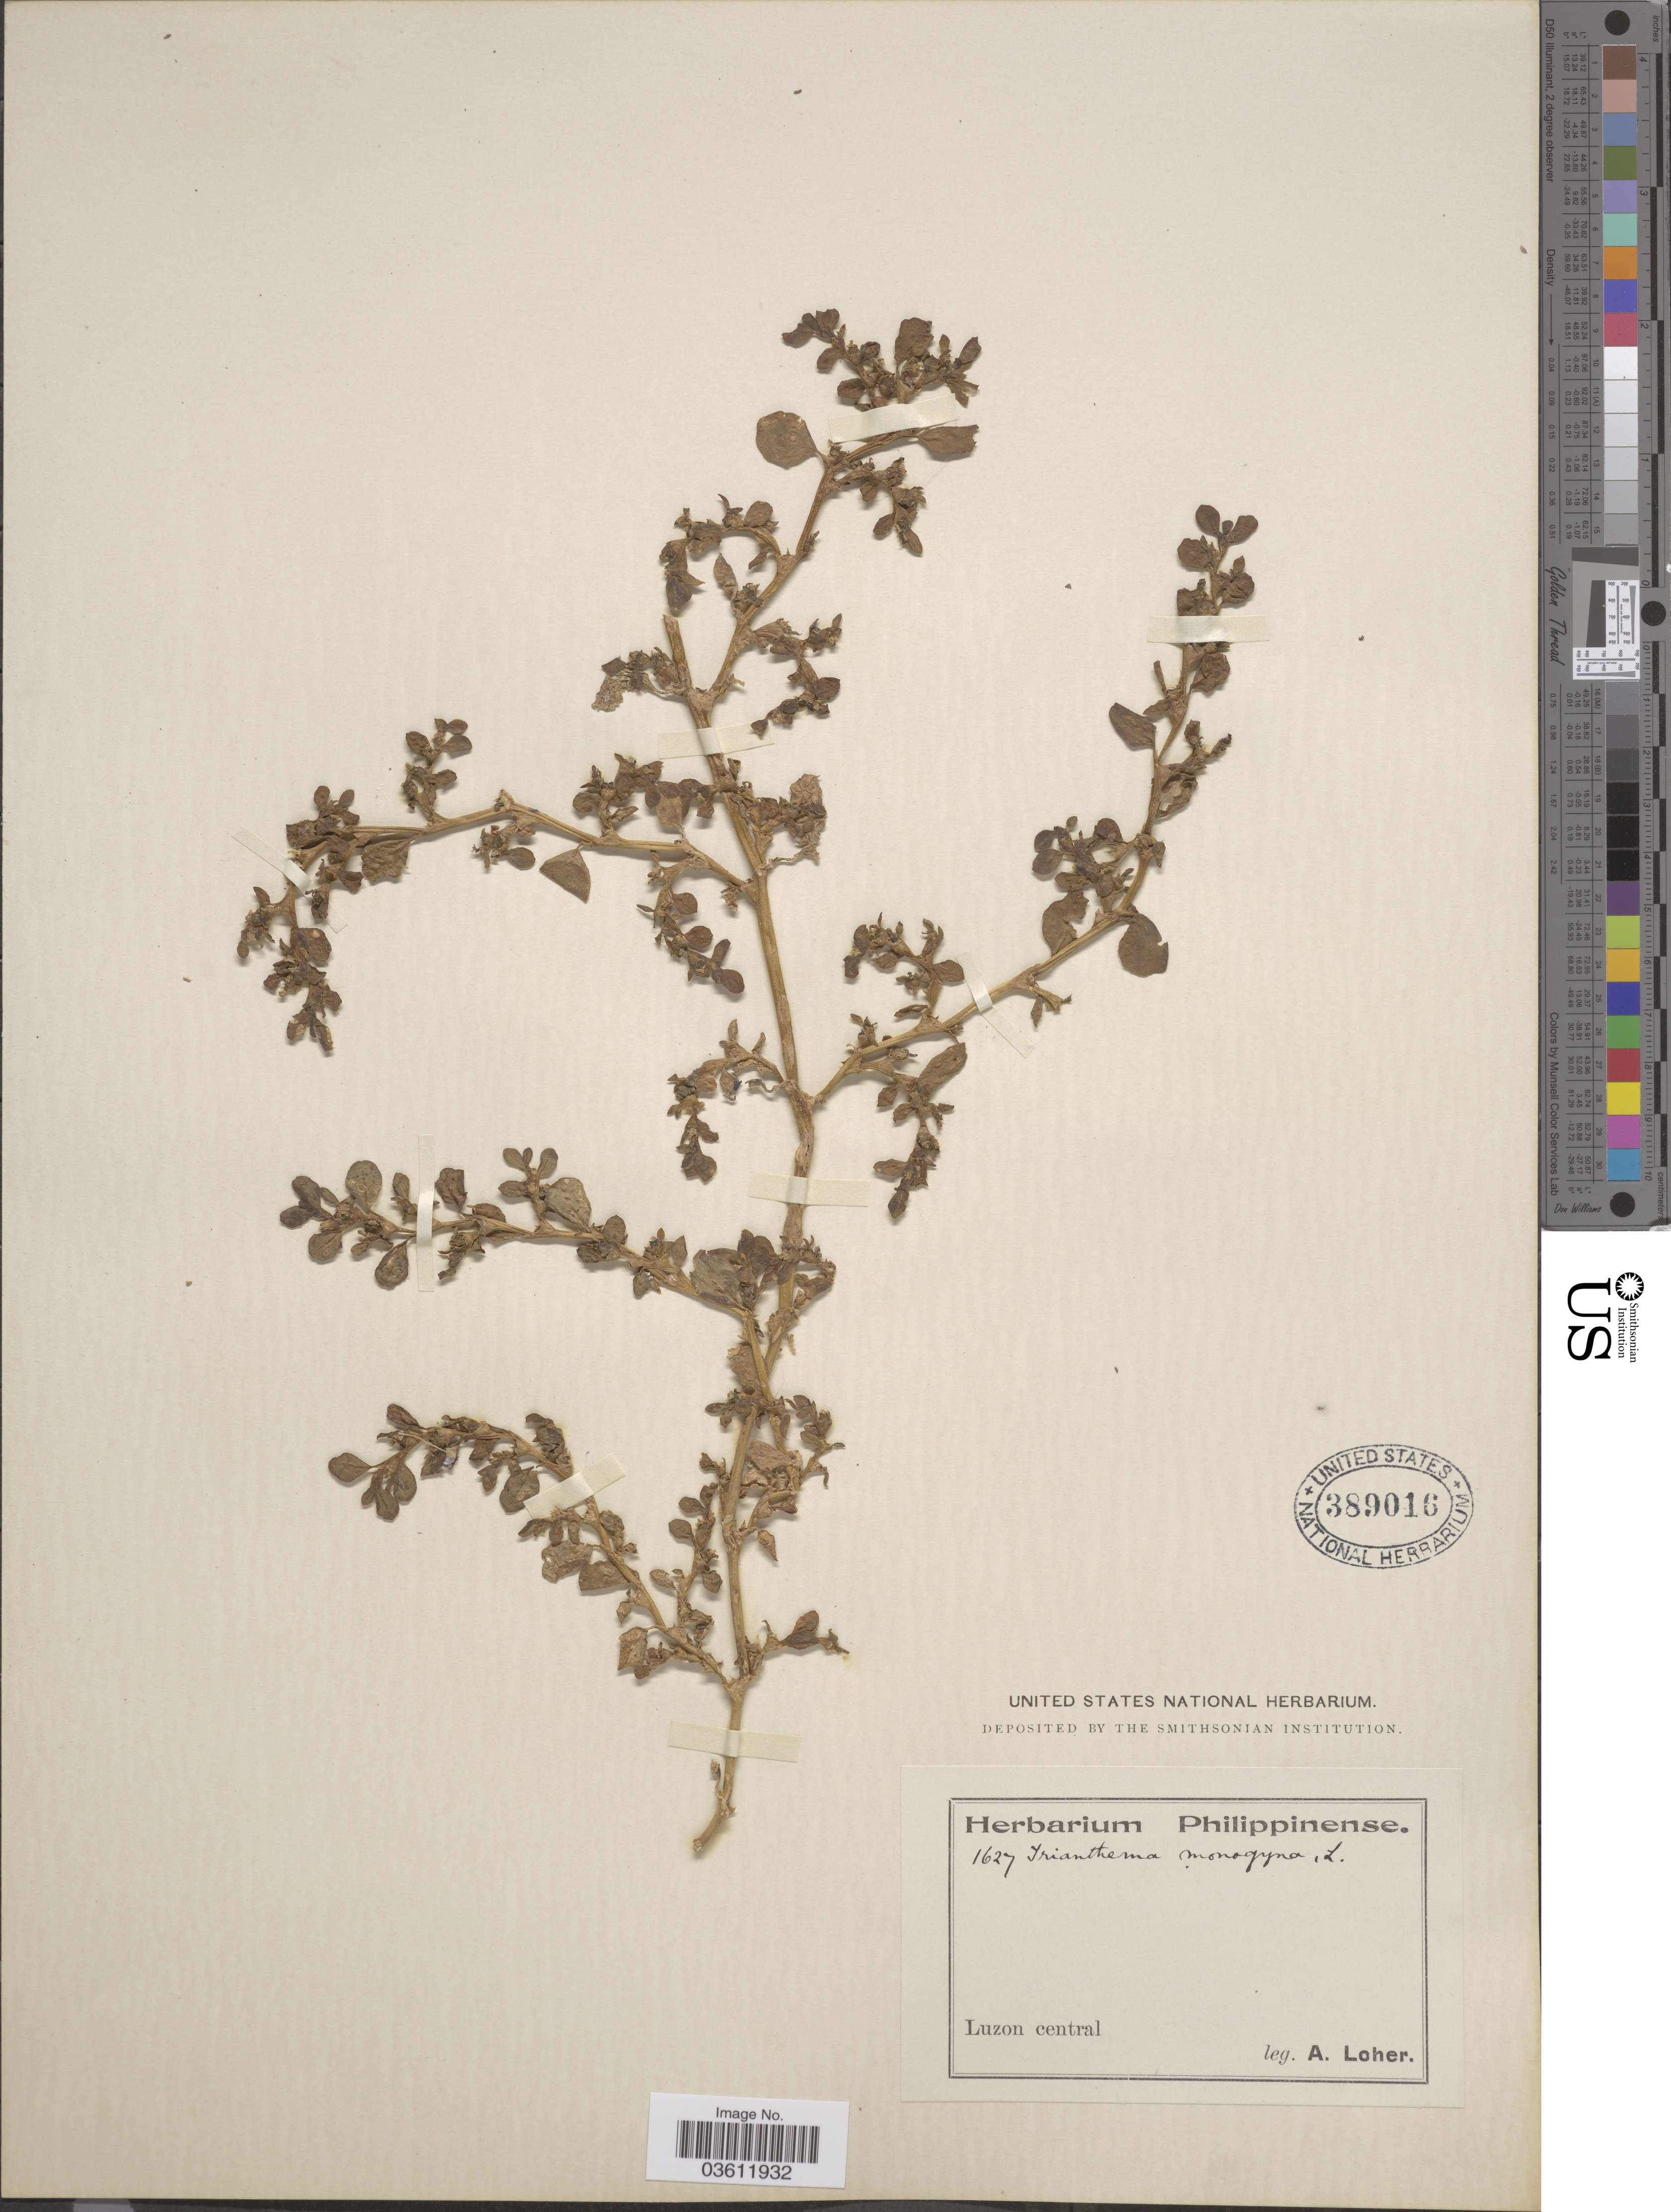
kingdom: Plantae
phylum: Tracheophyta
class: Magnoliopsida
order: Caryophyllales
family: Aizoaceae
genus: Trianthema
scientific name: Trianthema portulacastrum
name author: L.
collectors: A. Loher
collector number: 1627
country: Philippines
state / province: Central Luzon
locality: Luzon central.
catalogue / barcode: US 389016